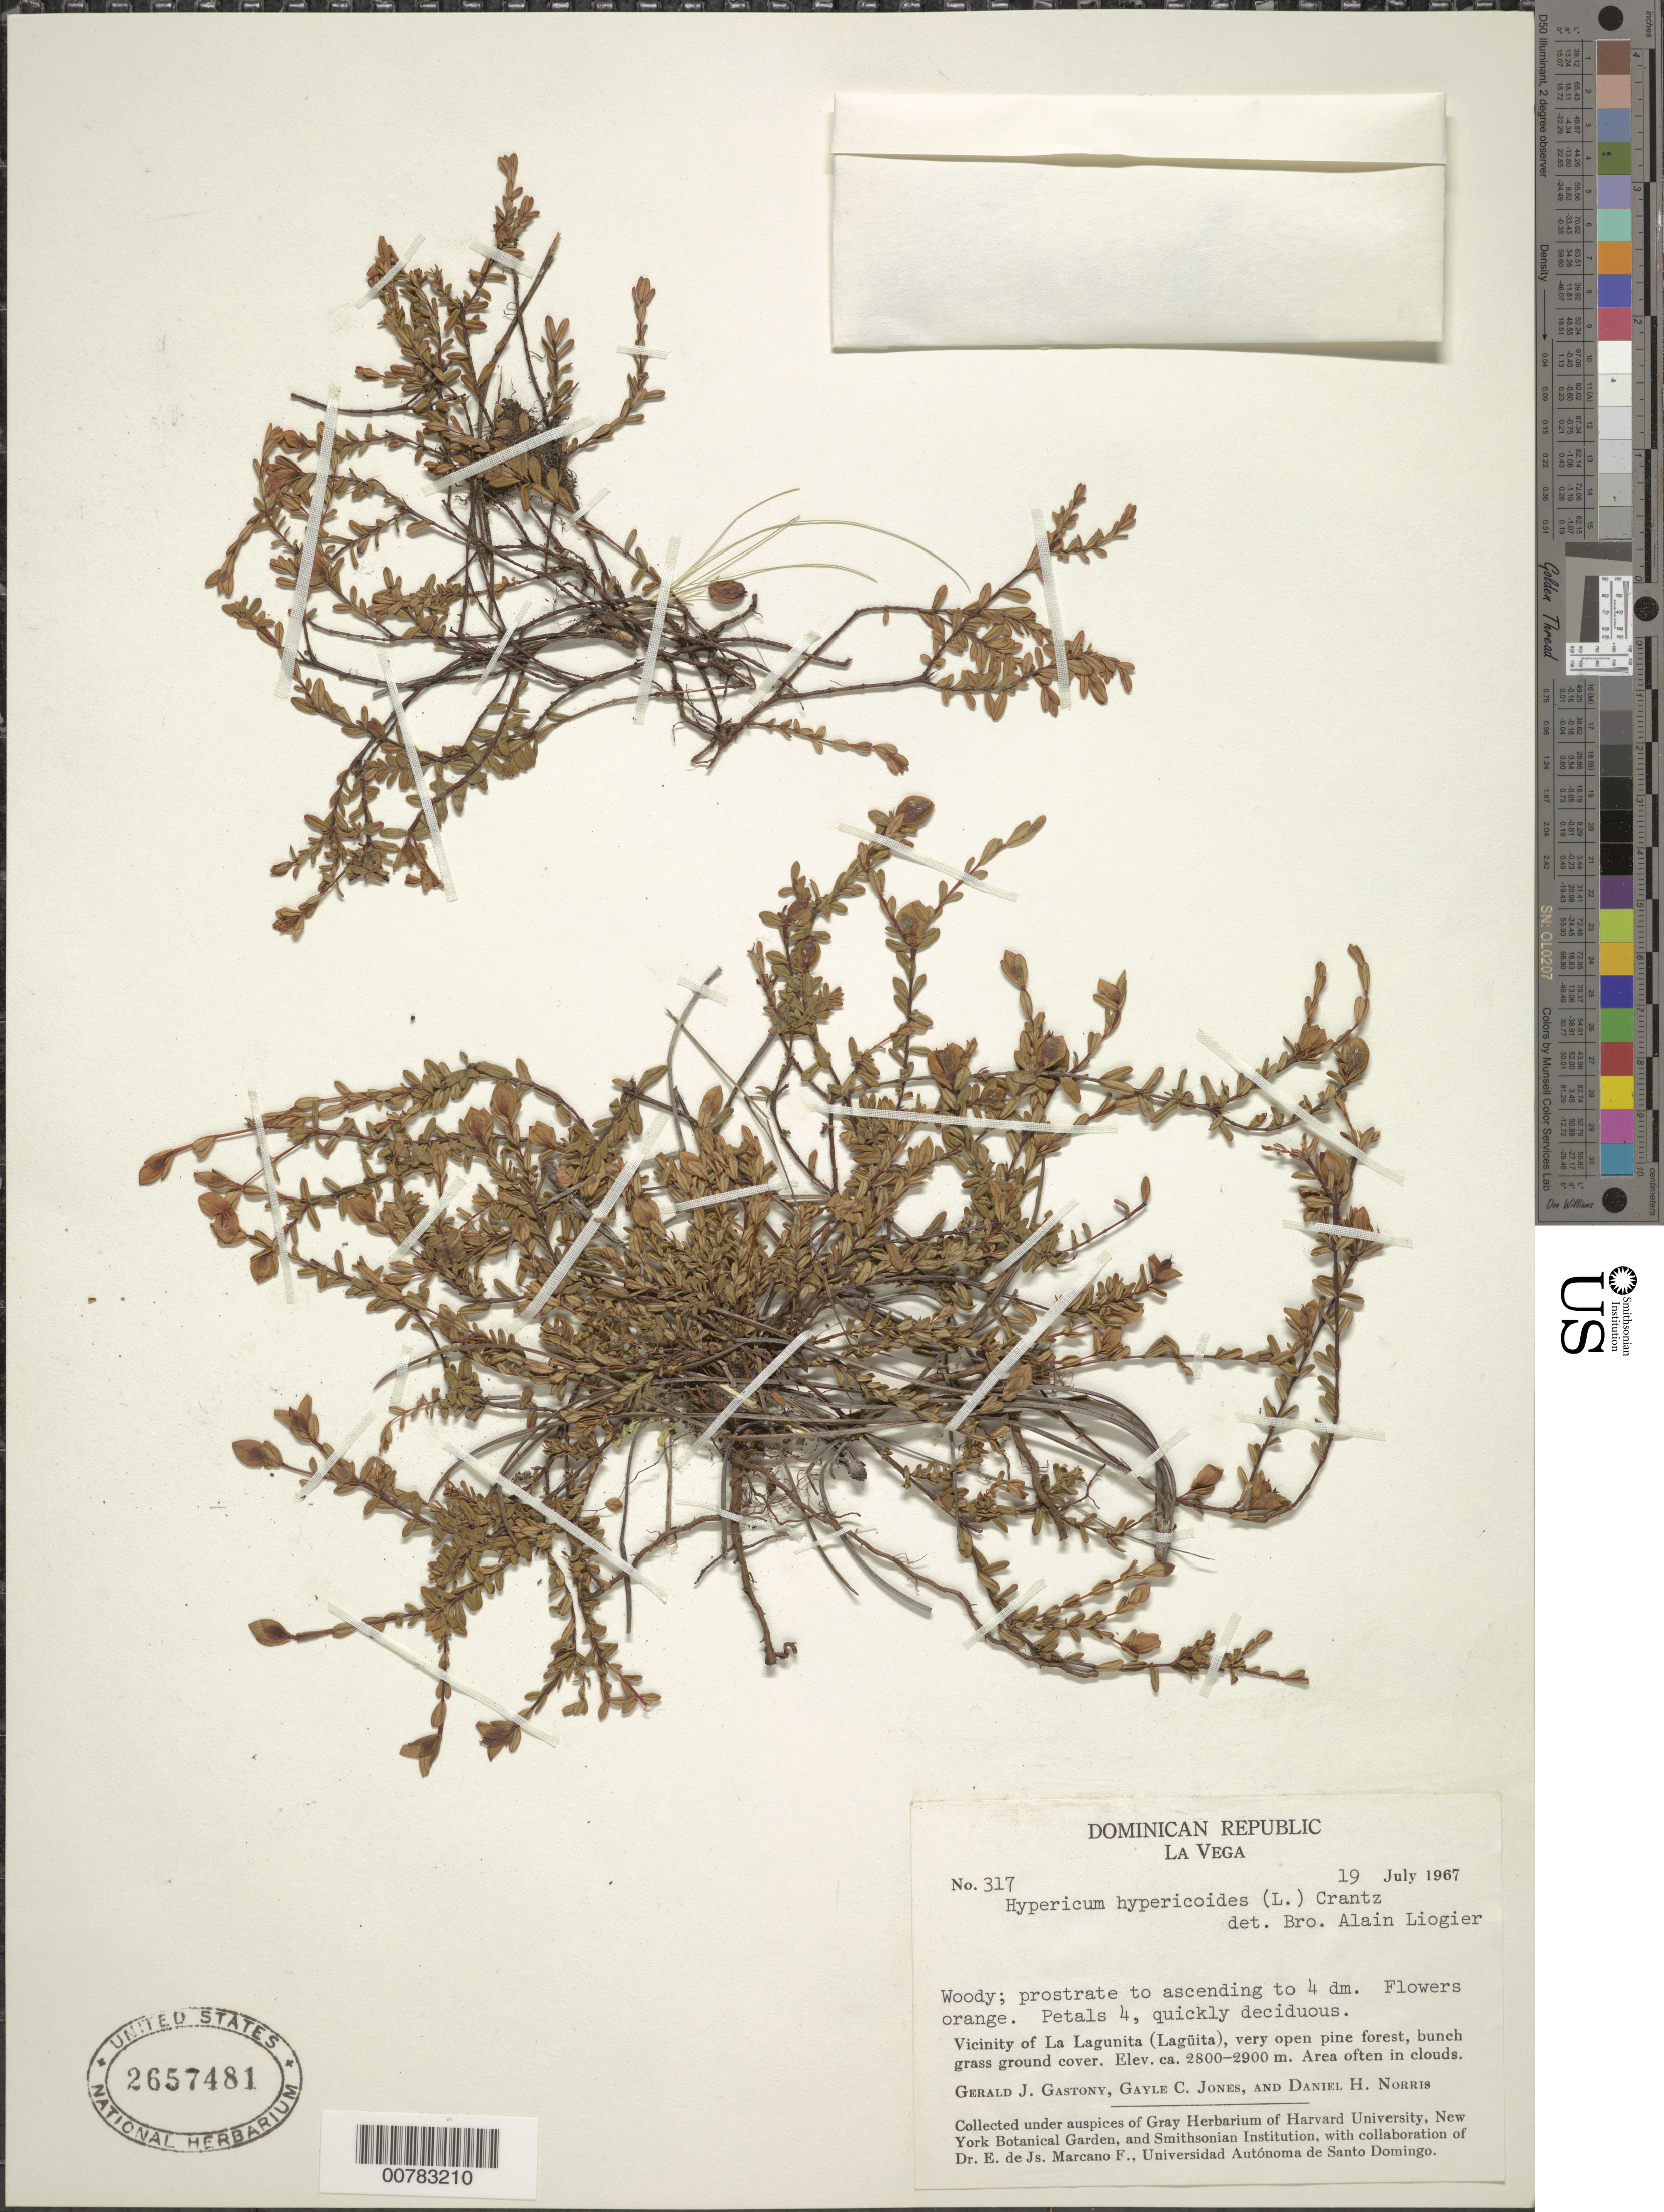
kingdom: Plantae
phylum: Tracheophyta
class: Magnoliopsida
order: Malpighiales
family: Hypericaceae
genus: Hypericum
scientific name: Hypericum hypericoides subsp. prostratum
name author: N. Robson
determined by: Robson, N. K. B.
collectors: G. Gastony, G. C. Jones & D. H. Norris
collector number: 317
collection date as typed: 19 Jul 1967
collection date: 1967-07-19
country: Dominican Republic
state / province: La Vega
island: Hispaniola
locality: Vicinity of La Lagunita (Lagüita).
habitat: Very open pine forest, bunch grass ground cover; area often in clouds.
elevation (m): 2800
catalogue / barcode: US 2657481